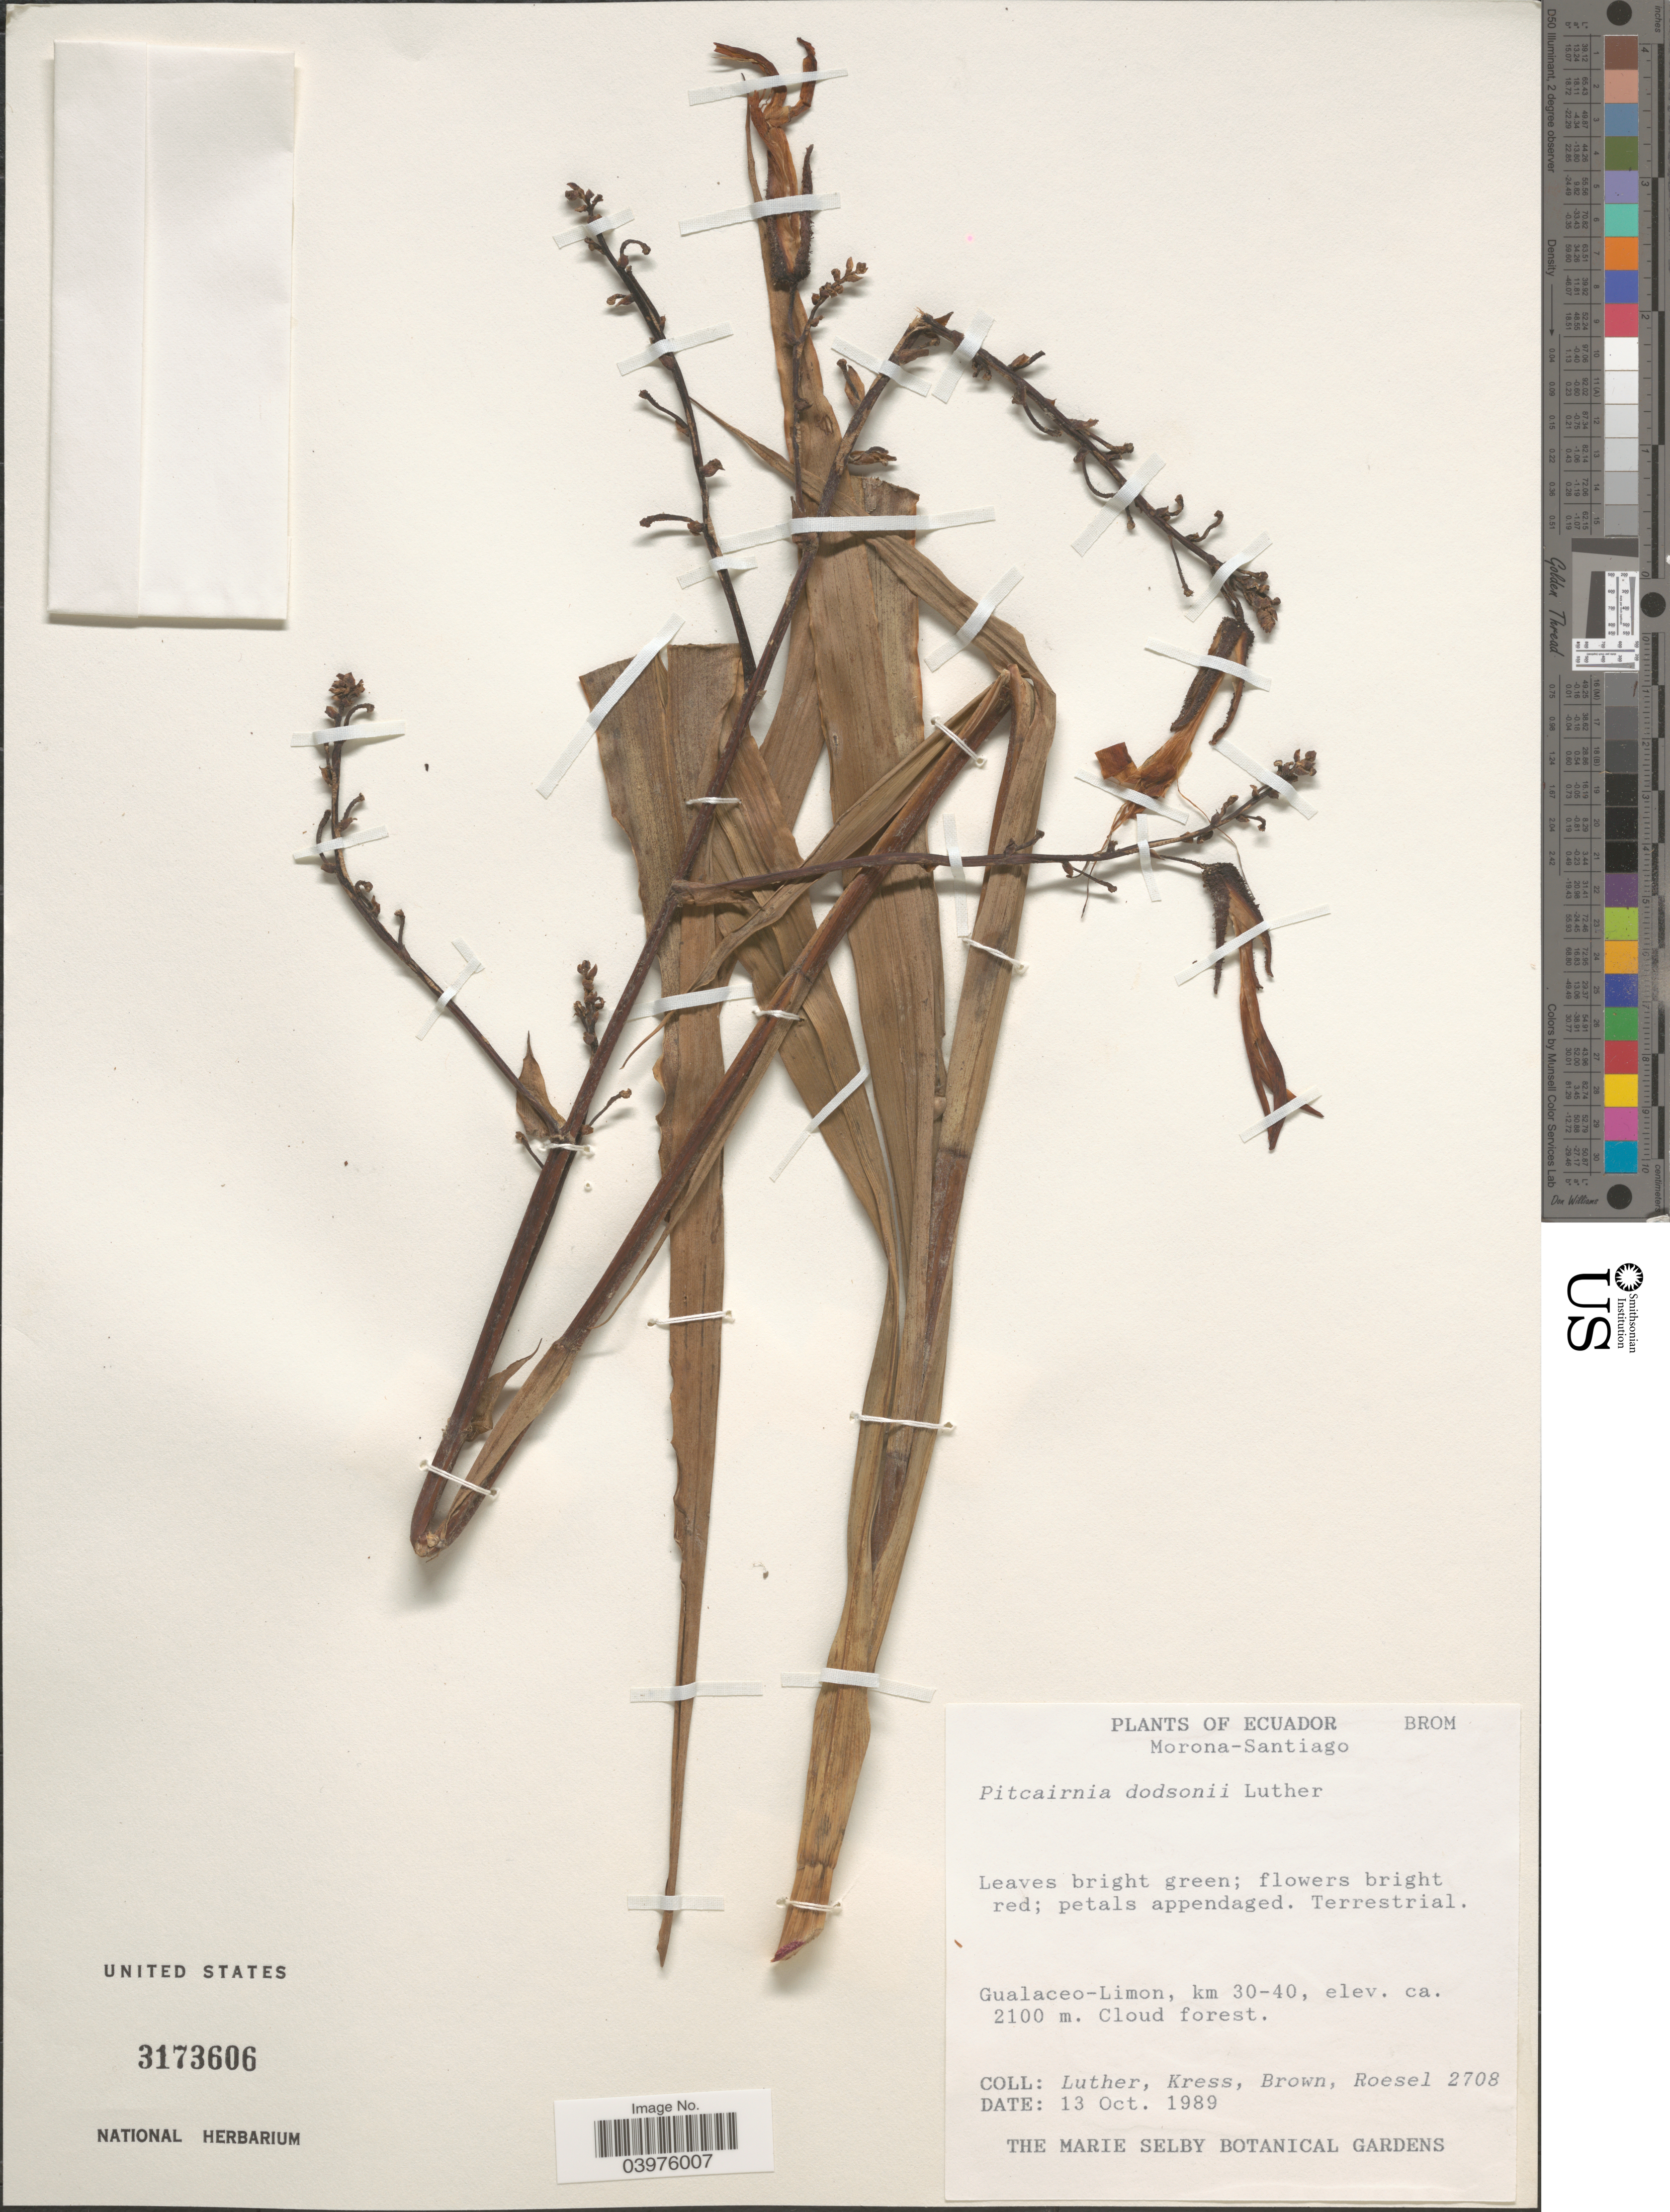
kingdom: Plantae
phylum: Tracheophyta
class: Liliopsida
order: Poales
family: Bromeliaceae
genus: Pitcairnia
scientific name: Pitcairnia dodsonii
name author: H. Luther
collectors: -- Luther, -- Kress, -- Brown & Roesel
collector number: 2708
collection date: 1989-10-13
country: Ecuador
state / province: Morona-Santiago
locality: Gualaceo-Limon, km 30-40.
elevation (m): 2100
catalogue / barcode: US 3173606